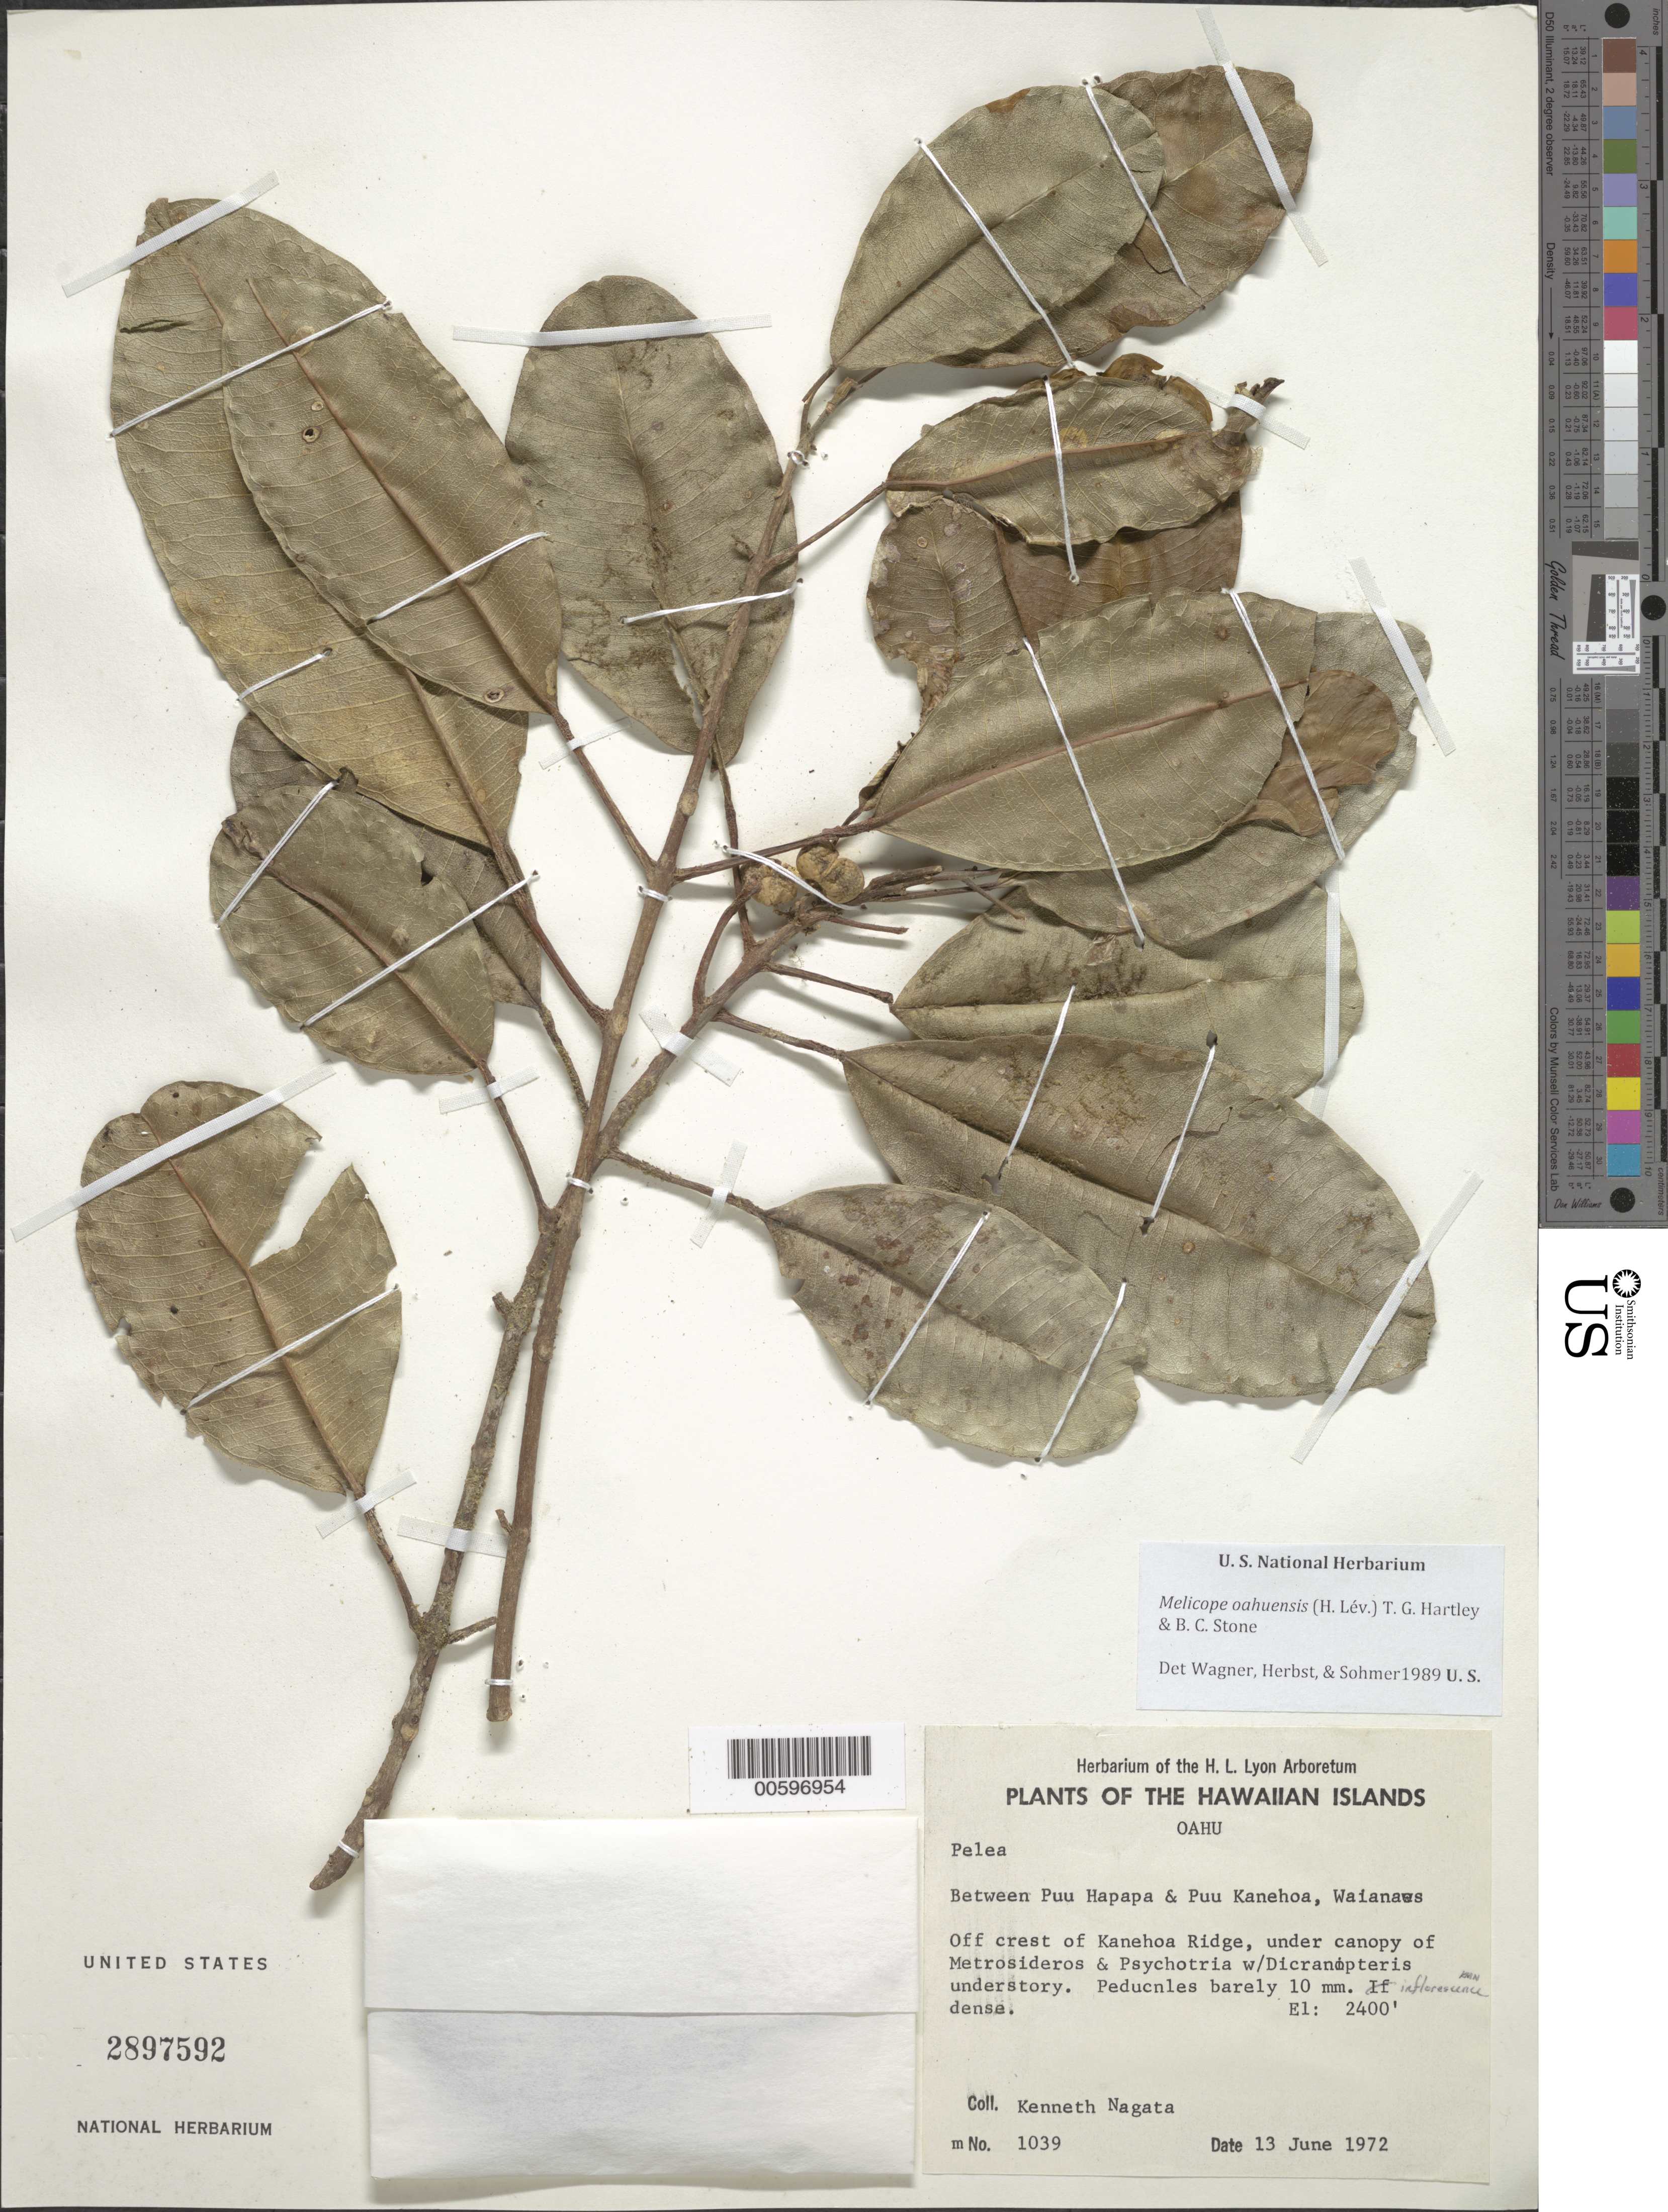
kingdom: Plantae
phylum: Tracheophyta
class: Magnoliopsida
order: Sapindales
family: Rutaceae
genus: Melicope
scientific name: Melicope oahuensis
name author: (H. Lév.) T.G. Hartley & B.C. Stone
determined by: Herbst, D. R.; Sohmer, S. H.; Wagner, W. L.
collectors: K. Nagata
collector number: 1039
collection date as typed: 13 Jun 1972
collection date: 1972-06-13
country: United States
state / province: Hawaii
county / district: Honolulu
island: Oahu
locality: Between Puu Hapapa & Puu Kanehoa, Waianas, off crest of Kanehoa Ridge.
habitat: Under canopy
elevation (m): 732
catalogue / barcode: US 2897592